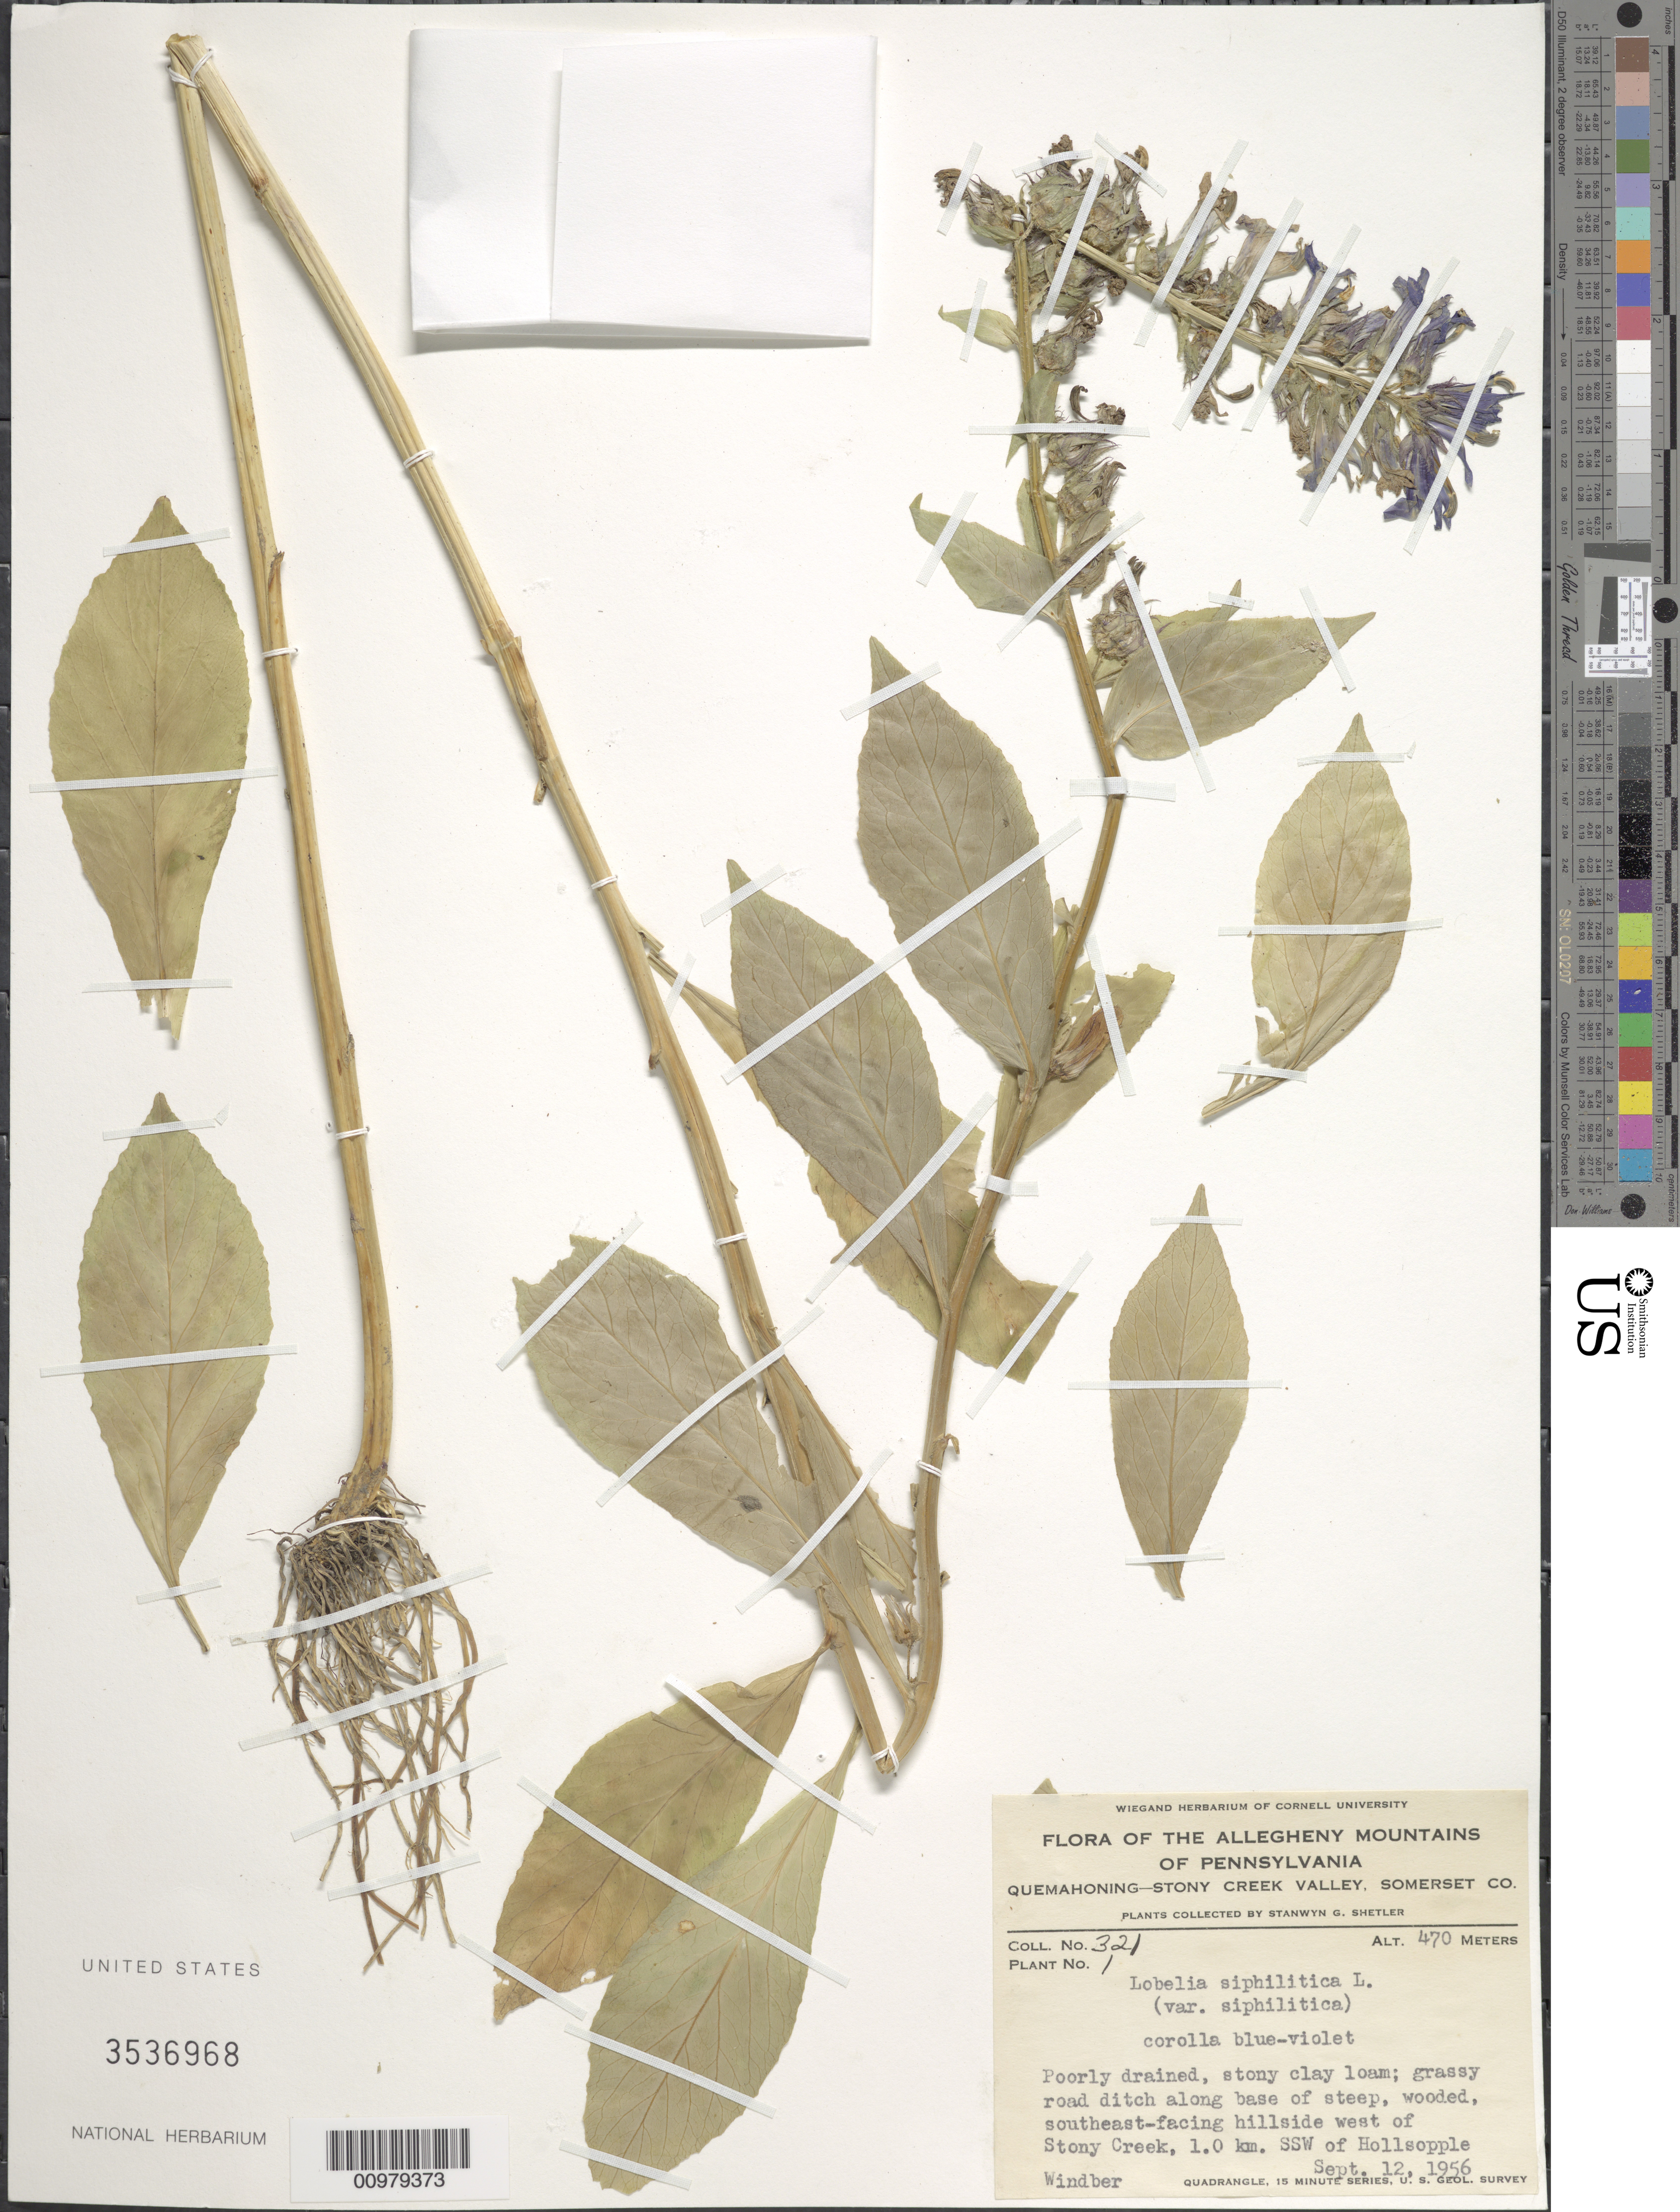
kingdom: Plantae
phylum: Tracheophyta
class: Magnoliopsida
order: Asterales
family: Campanulaceae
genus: Lobelia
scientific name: Lobelia siphilitica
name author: L.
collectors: S. Shetler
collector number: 321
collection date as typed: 12 Sep 1956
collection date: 1956-09-12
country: United States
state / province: Pennsylvania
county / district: Somerset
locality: West of Stony Creek, 1 km SSW of Hollsopple. Quemahoning-Stony Creek.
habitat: Poorly drained, stony clay loam; grassy loam ditch along base of steep, wooded southeast-facing hillside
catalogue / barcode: US 3536968